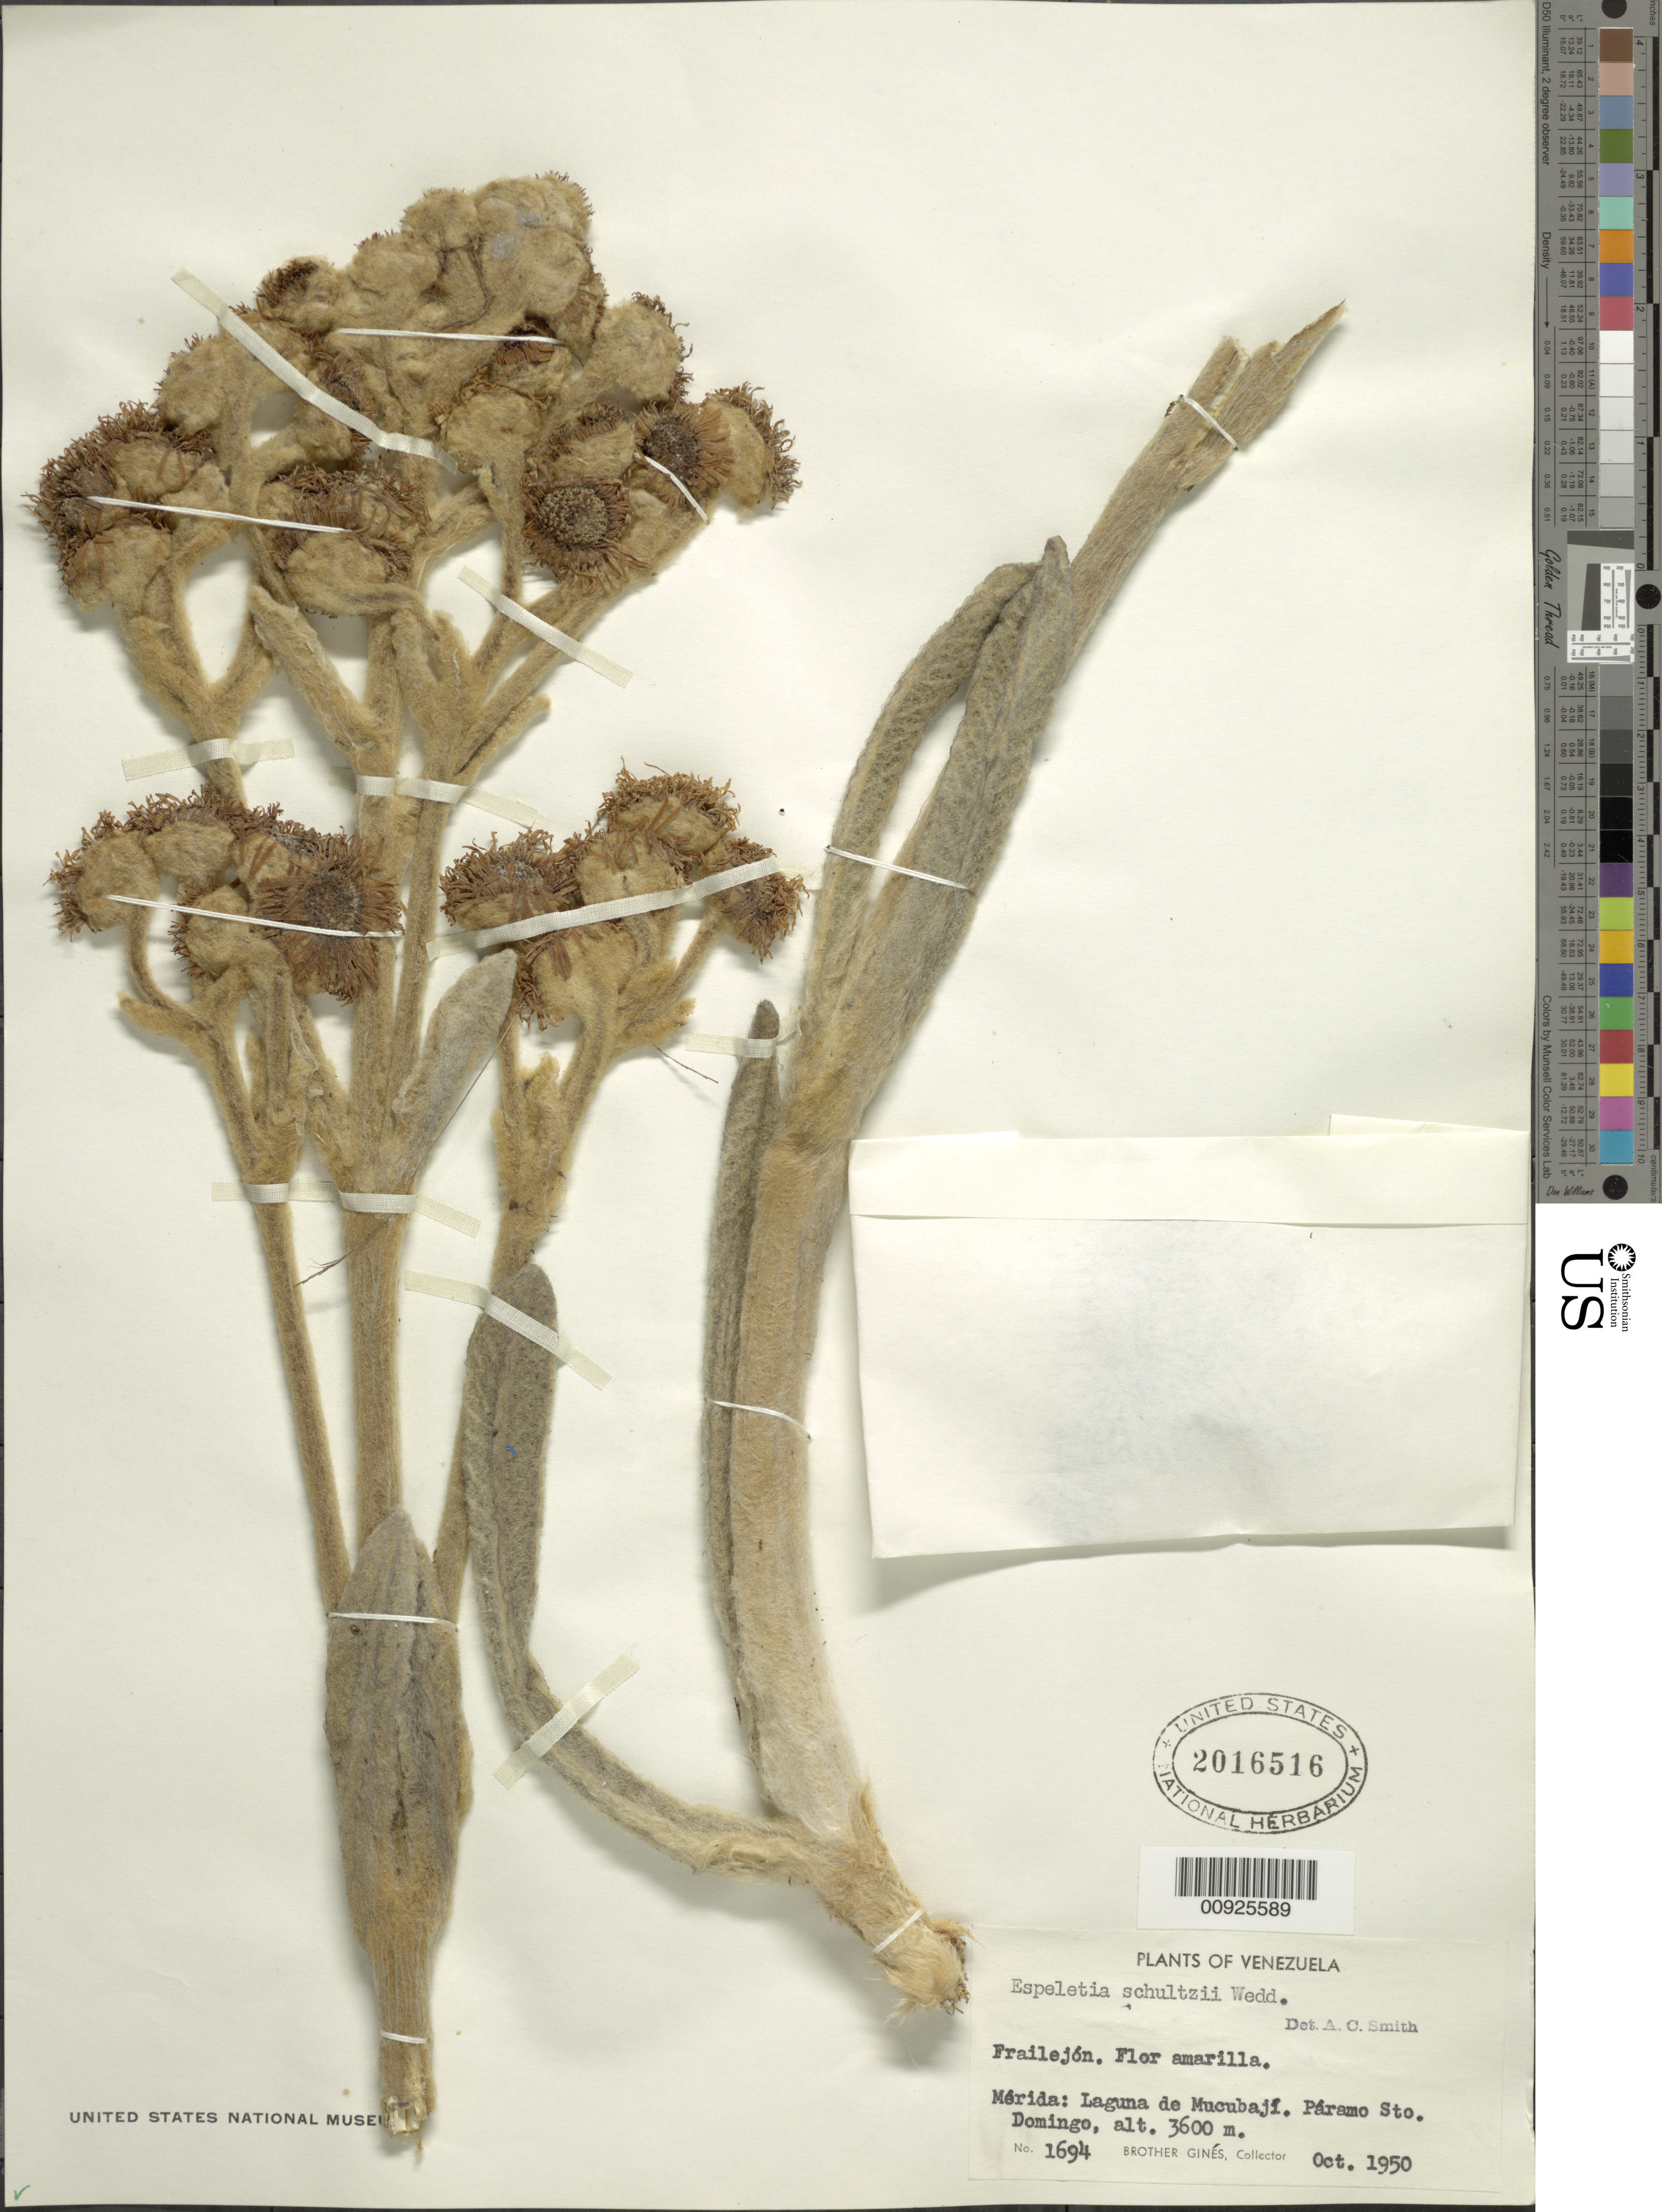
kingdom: Plantae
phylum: Tracheophyta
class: Magnoliopsida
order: Asterales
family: Asteraceae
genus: Espeletia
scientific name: Espeletia schultzii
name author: Wedd.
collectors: Bro. Gines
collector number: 1694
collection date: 1950-10-01/1950-10-31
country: Venezuela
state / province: Mérida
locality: Páramo de Santo Domingo. Laguna de Mucubají, Páramo de Santo Domingo.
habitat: Páramo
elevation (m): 3600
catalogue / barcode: US 2016516